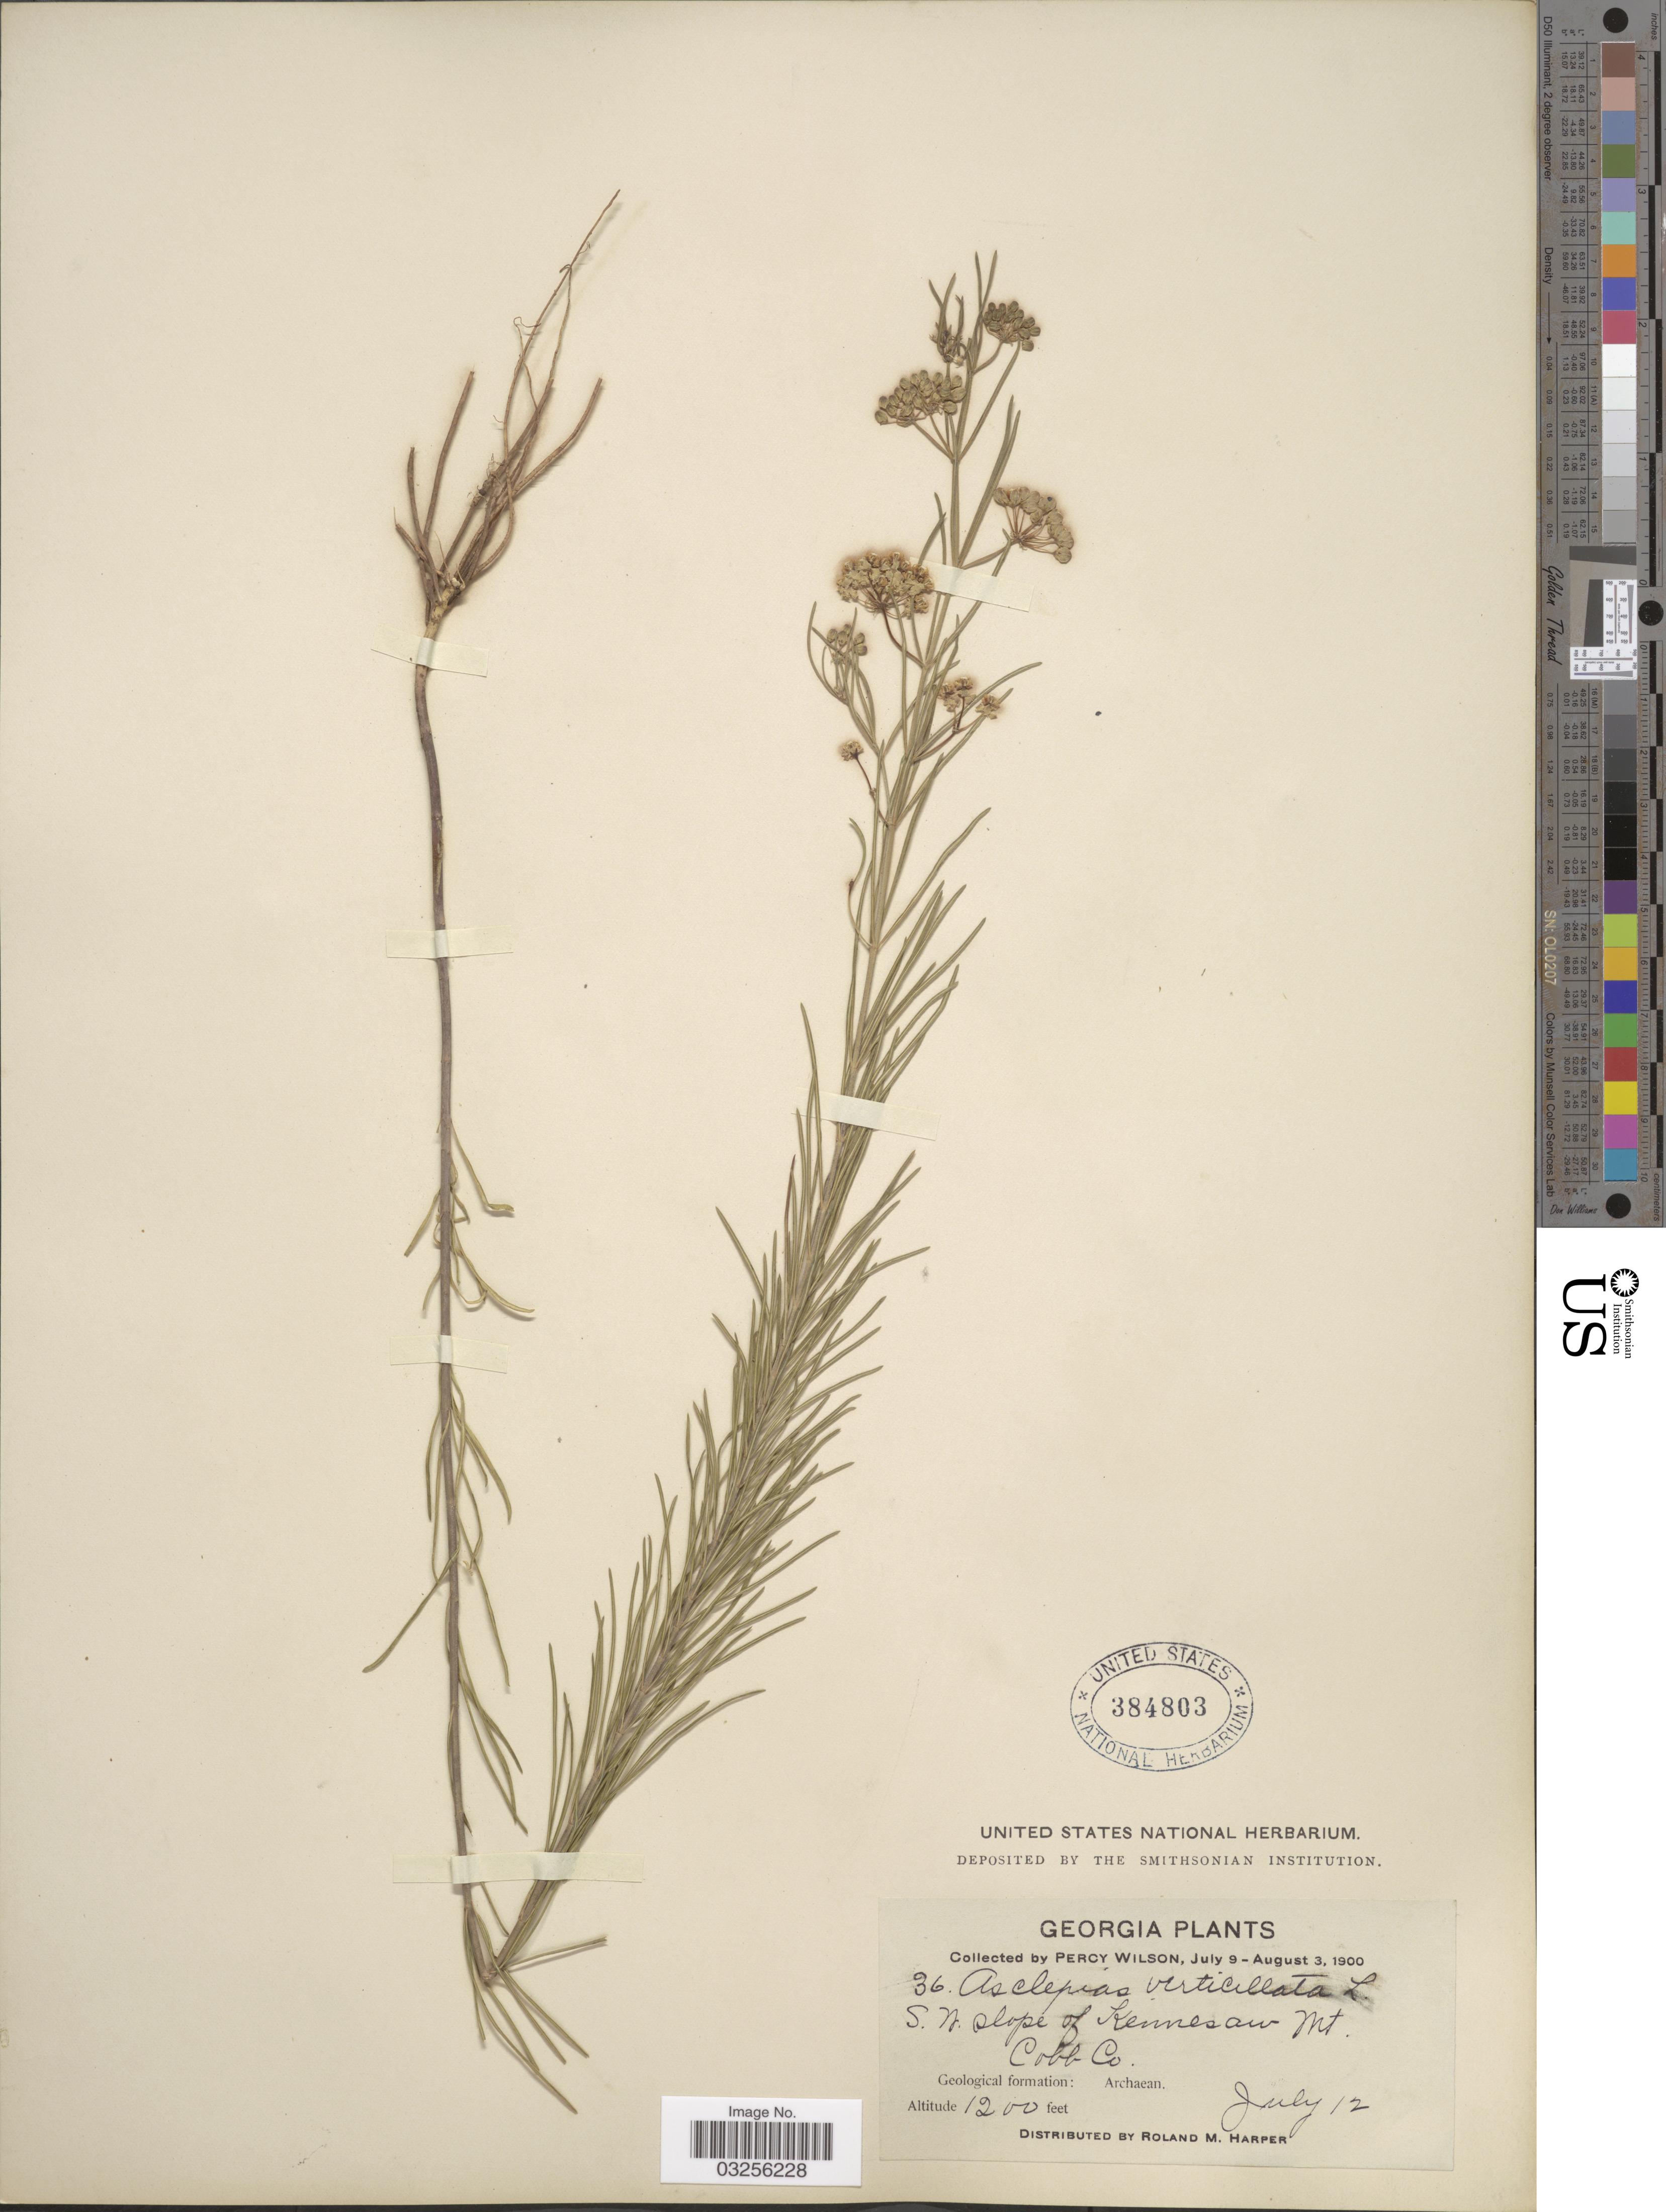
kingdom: Plantae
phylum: Tracheophyta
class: Magnoliopsida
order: Gentianales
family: Apocynaceae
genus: Asclepias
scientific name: Asclepias verticillata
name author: L.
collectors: P. Wilson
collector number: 36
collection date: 1900-07-12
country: United States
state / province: Georgia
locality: S.W. slope of Kennesaw Mt. Cobb Co. Geological formation: Archaean.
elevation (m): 366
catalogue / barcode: US 384803